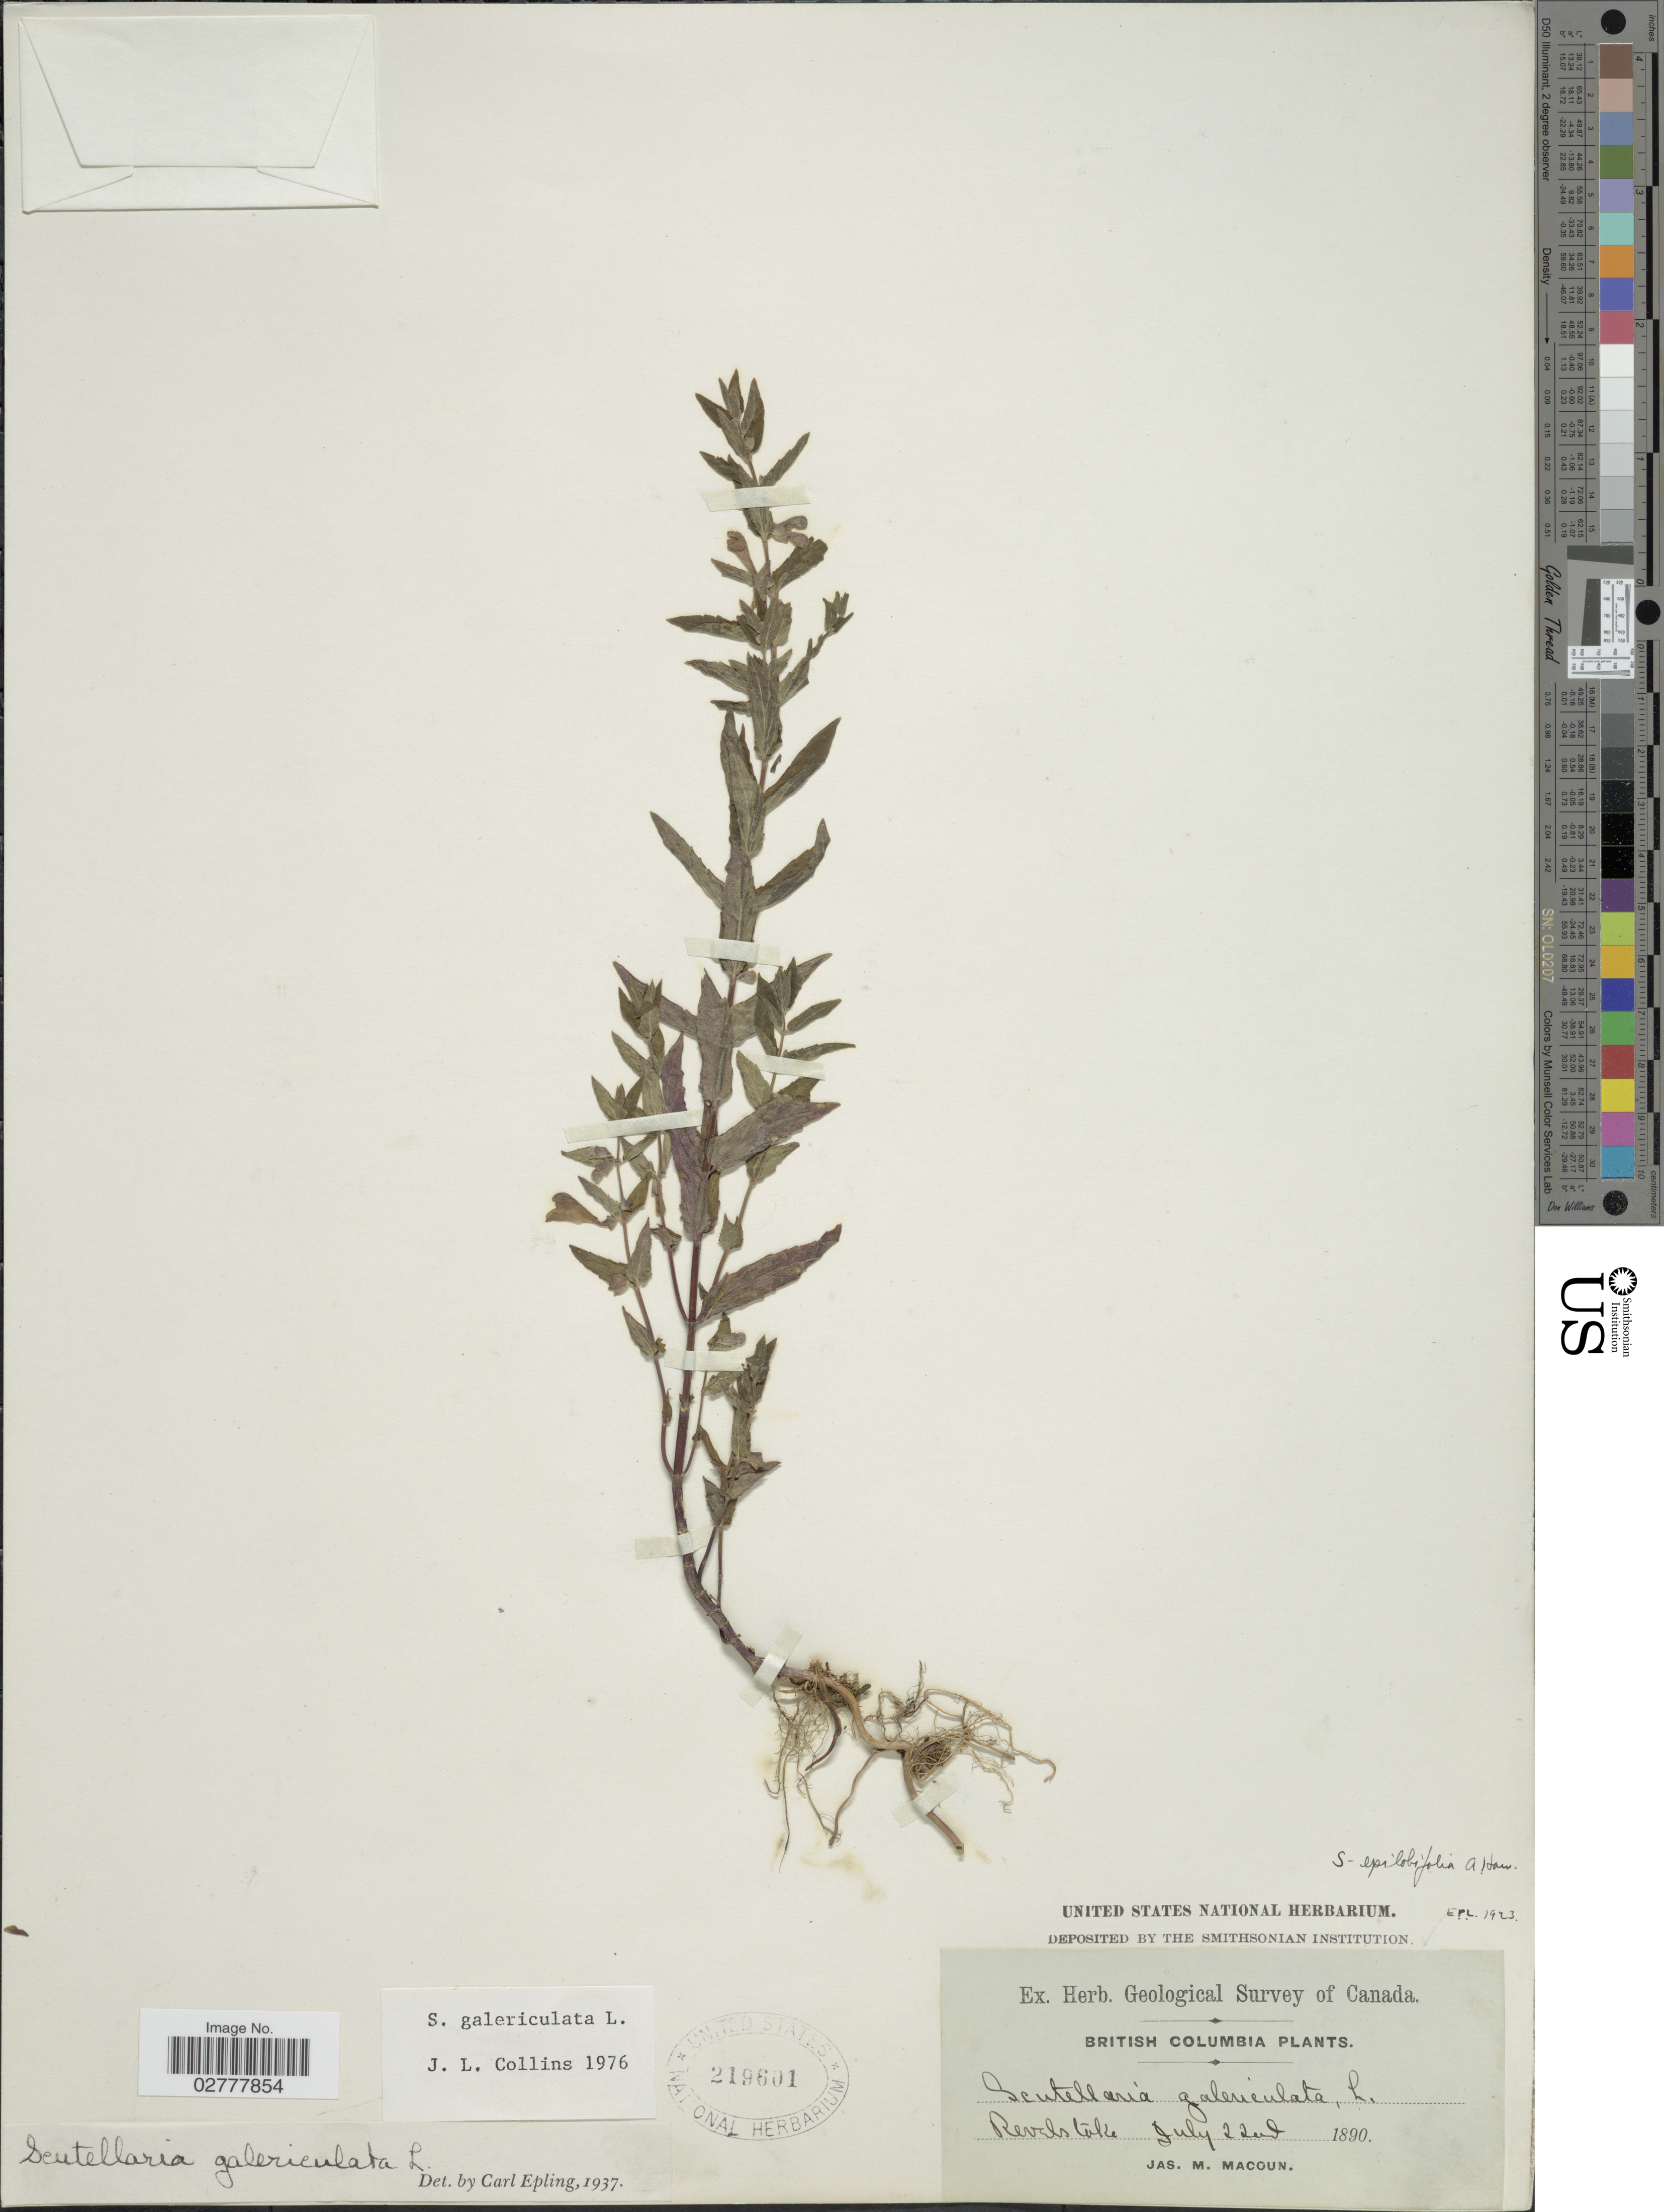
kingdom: Plantae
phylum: Tracheophyta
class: Magnoliopsida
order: Lamiales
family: Lamiaceae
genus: Scutellaria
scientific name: Scutellaria galericulata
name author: L.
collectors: J. M. Macoun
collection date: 1890-07-22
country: Canada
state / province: British Columbia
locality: Revelstoke.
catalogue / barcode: US 219601